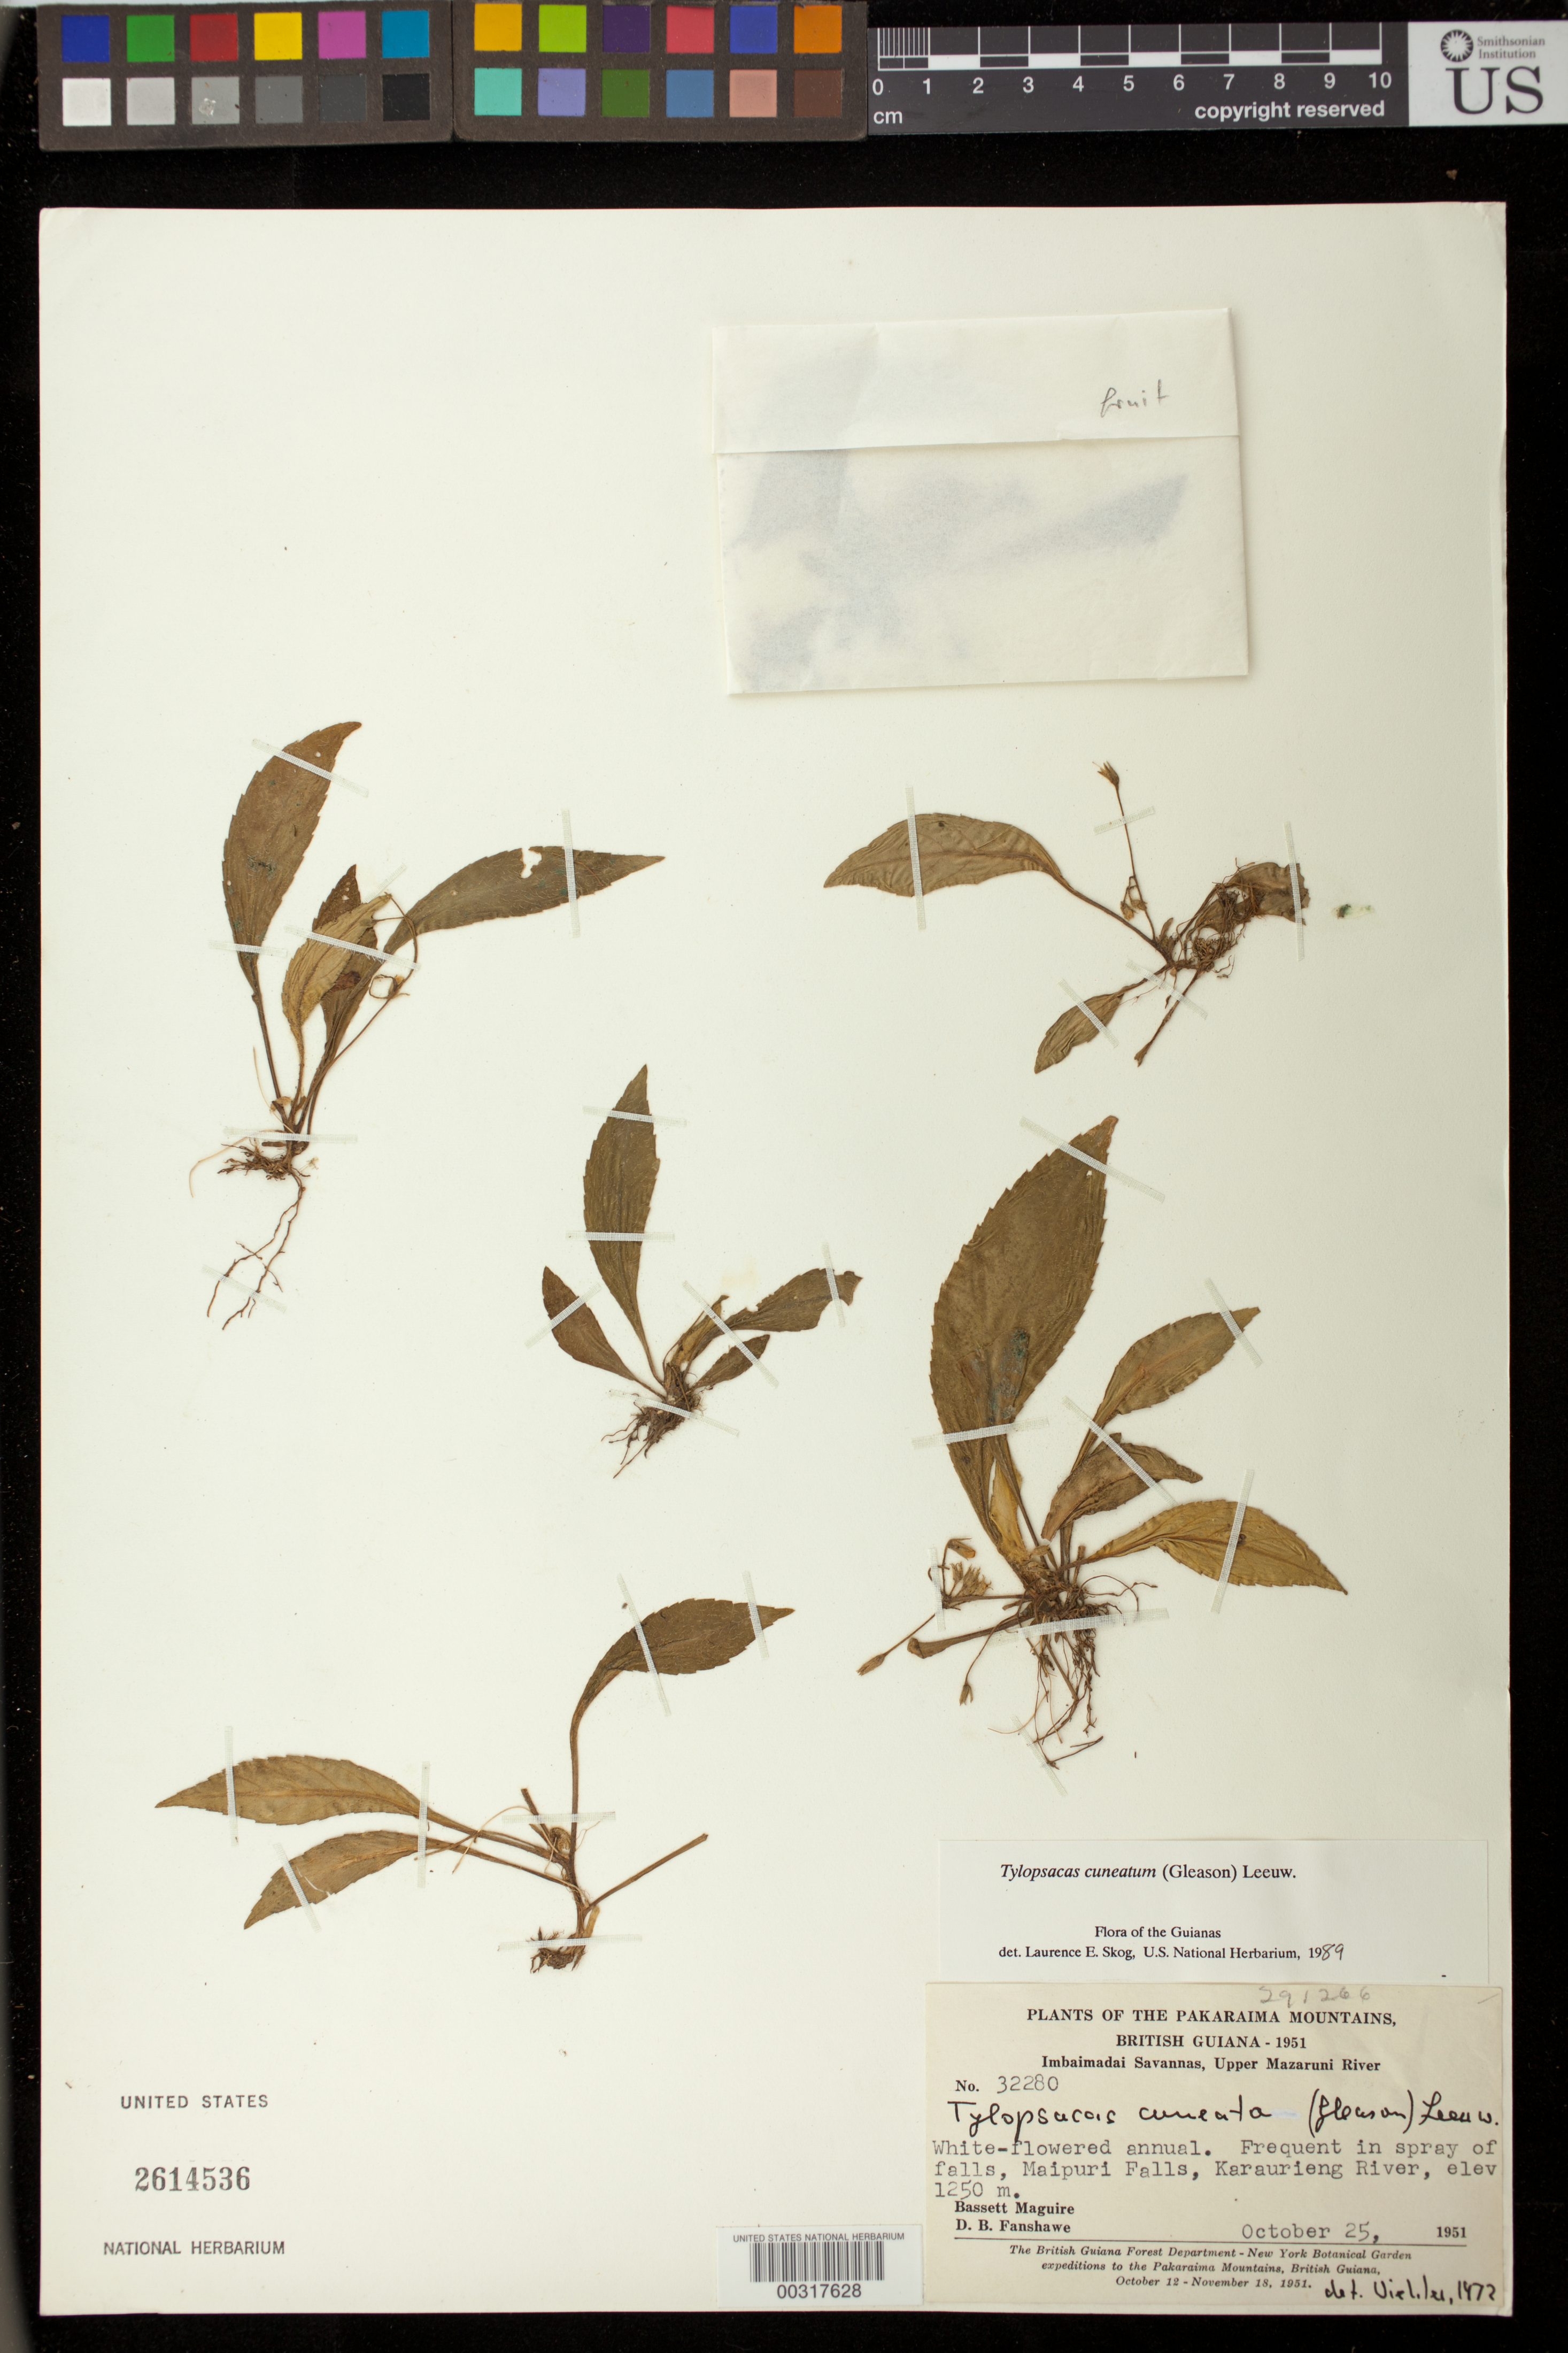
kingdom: Plantae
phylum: Tracheophyta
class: Magnoliopsida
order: Lamiales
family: Gesneriaceae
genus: Tylopsacas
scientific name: Tylopsacas cuneata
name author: (Gleason) Leeuwenb.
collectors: B. Maguire & D. B. Fanshawe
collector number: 32280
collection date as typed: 25 Oct 1951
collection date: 1951-10-25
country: Guyana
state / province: Cuyuni-Mazaruni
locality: Imbaimadai savannas, upper Mazaruni River, Maipuri Falls, Karaurieng River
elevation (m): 1250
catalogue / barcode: US 2614536